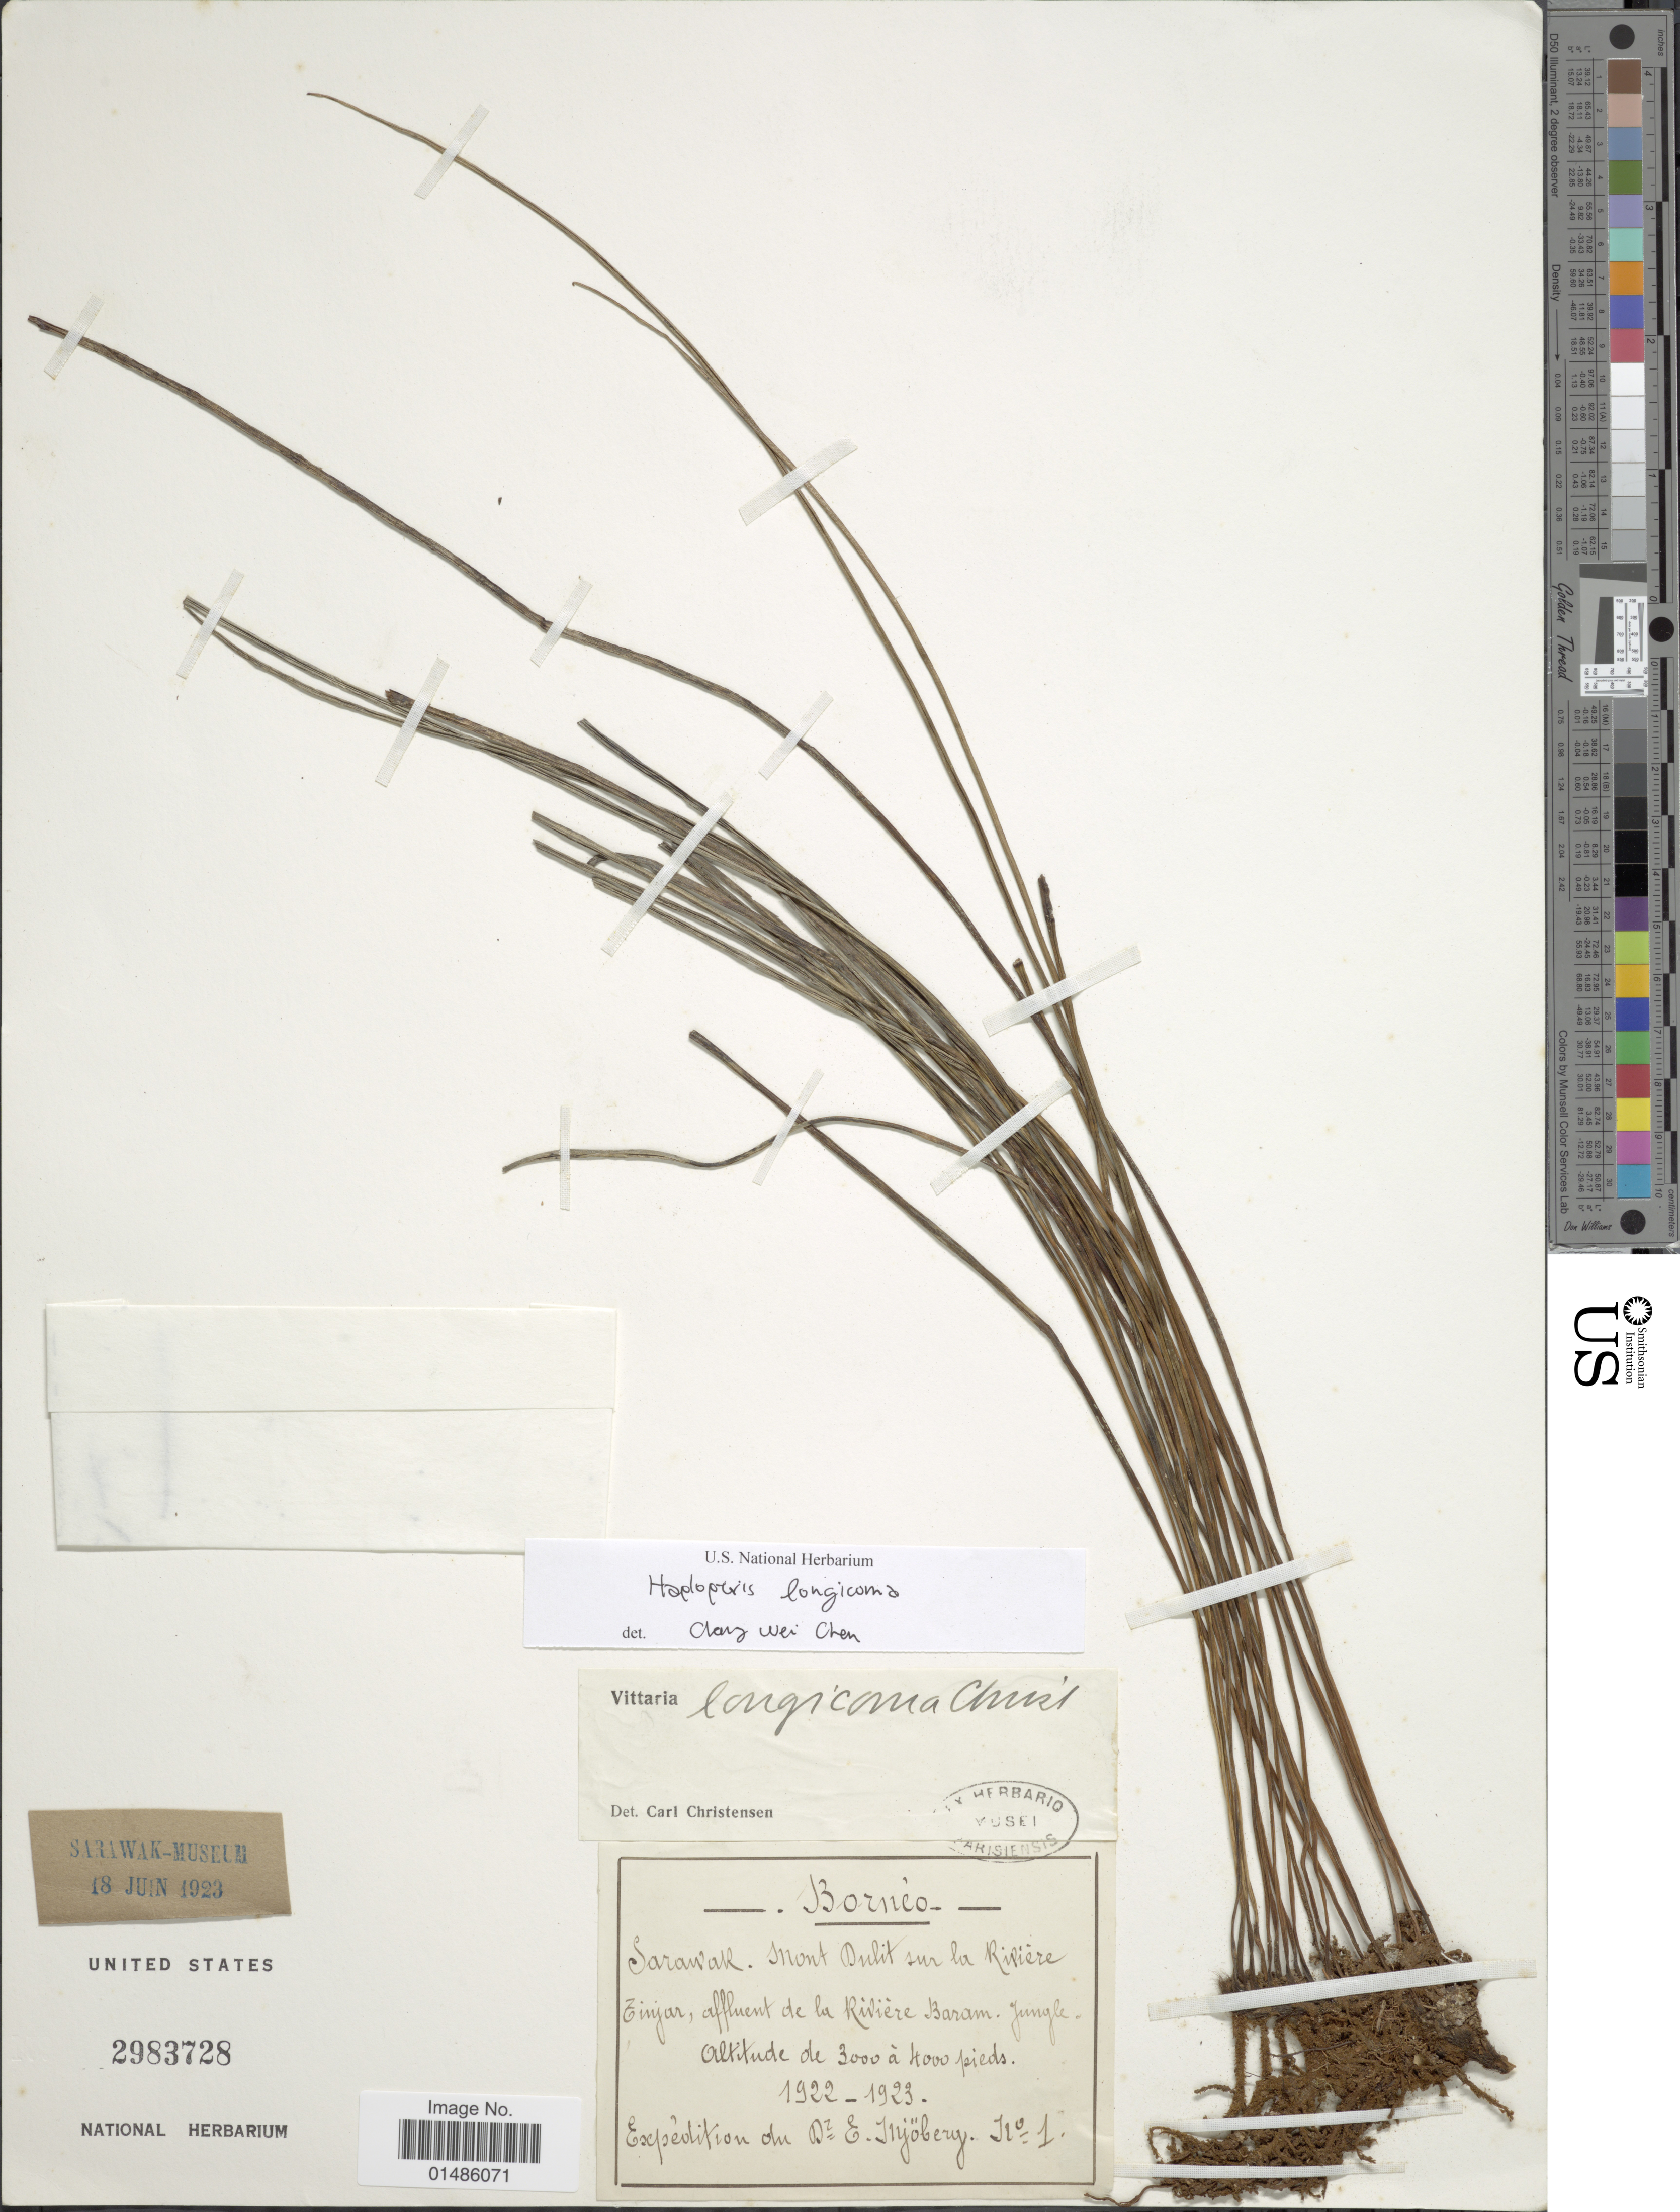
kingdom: Plantae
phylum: Tracheophyta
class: Polypodiopsida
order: Polypodiales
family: Pteridaceae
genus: Haplopteris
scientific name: Haplopteris longicoma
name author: (Christ) E.H. Crane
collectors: E. Mjoberg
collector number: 1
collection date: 1922/1923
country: Malaysia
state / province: Sarawak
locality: Borneo. Mont Dulit sur la Rivière Tinjar, affluent de la Rivière Baram. [interpreted]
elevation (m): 914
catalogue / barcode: US 2983728